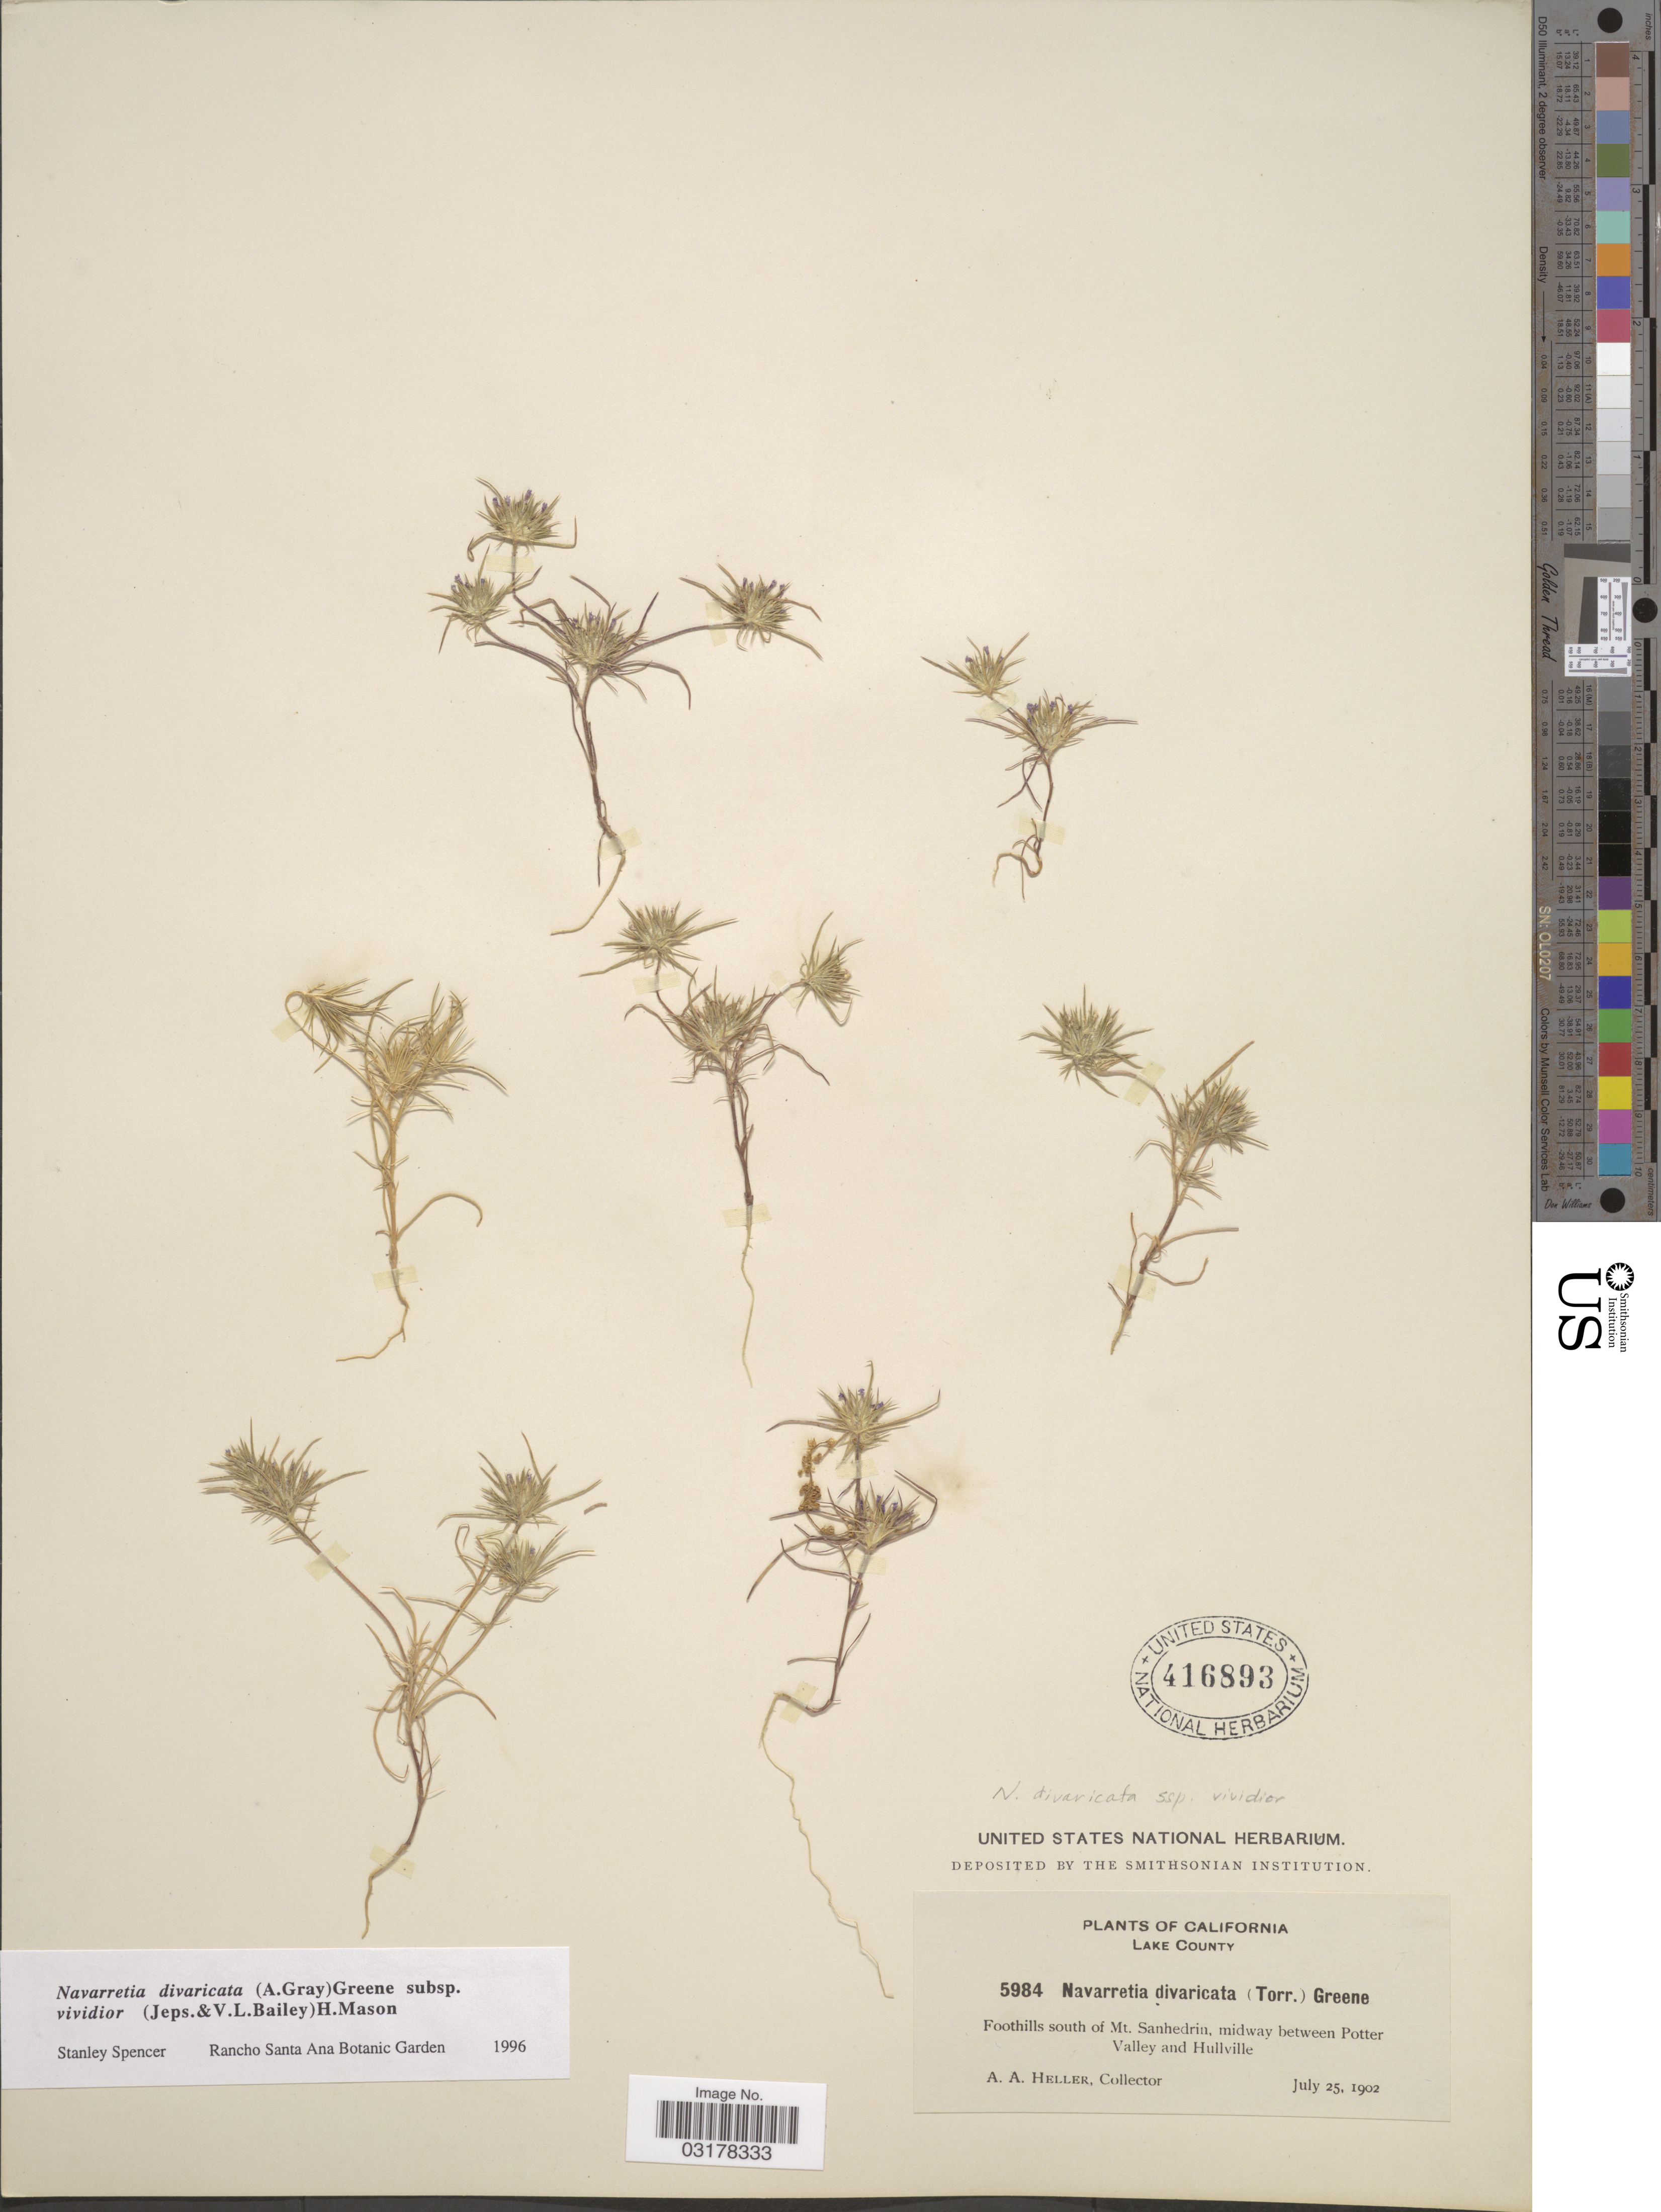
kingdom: Plantae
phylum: Tracheophyta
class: Magnoliopsida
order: Ericales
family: Polemoniaceae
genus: Navarretia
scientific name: Navarretia divaricata subsp. vividior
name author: (Jeps. & V. L. Bailey) H. Mason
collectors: A. A. Heller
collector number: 5984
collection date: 1902-07-25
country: United States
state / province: California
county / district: Lake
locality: Lake County. Foothills south of Mt. Sanhedrin, midway between Potter Valley and Hullville.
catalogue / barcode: US 416893